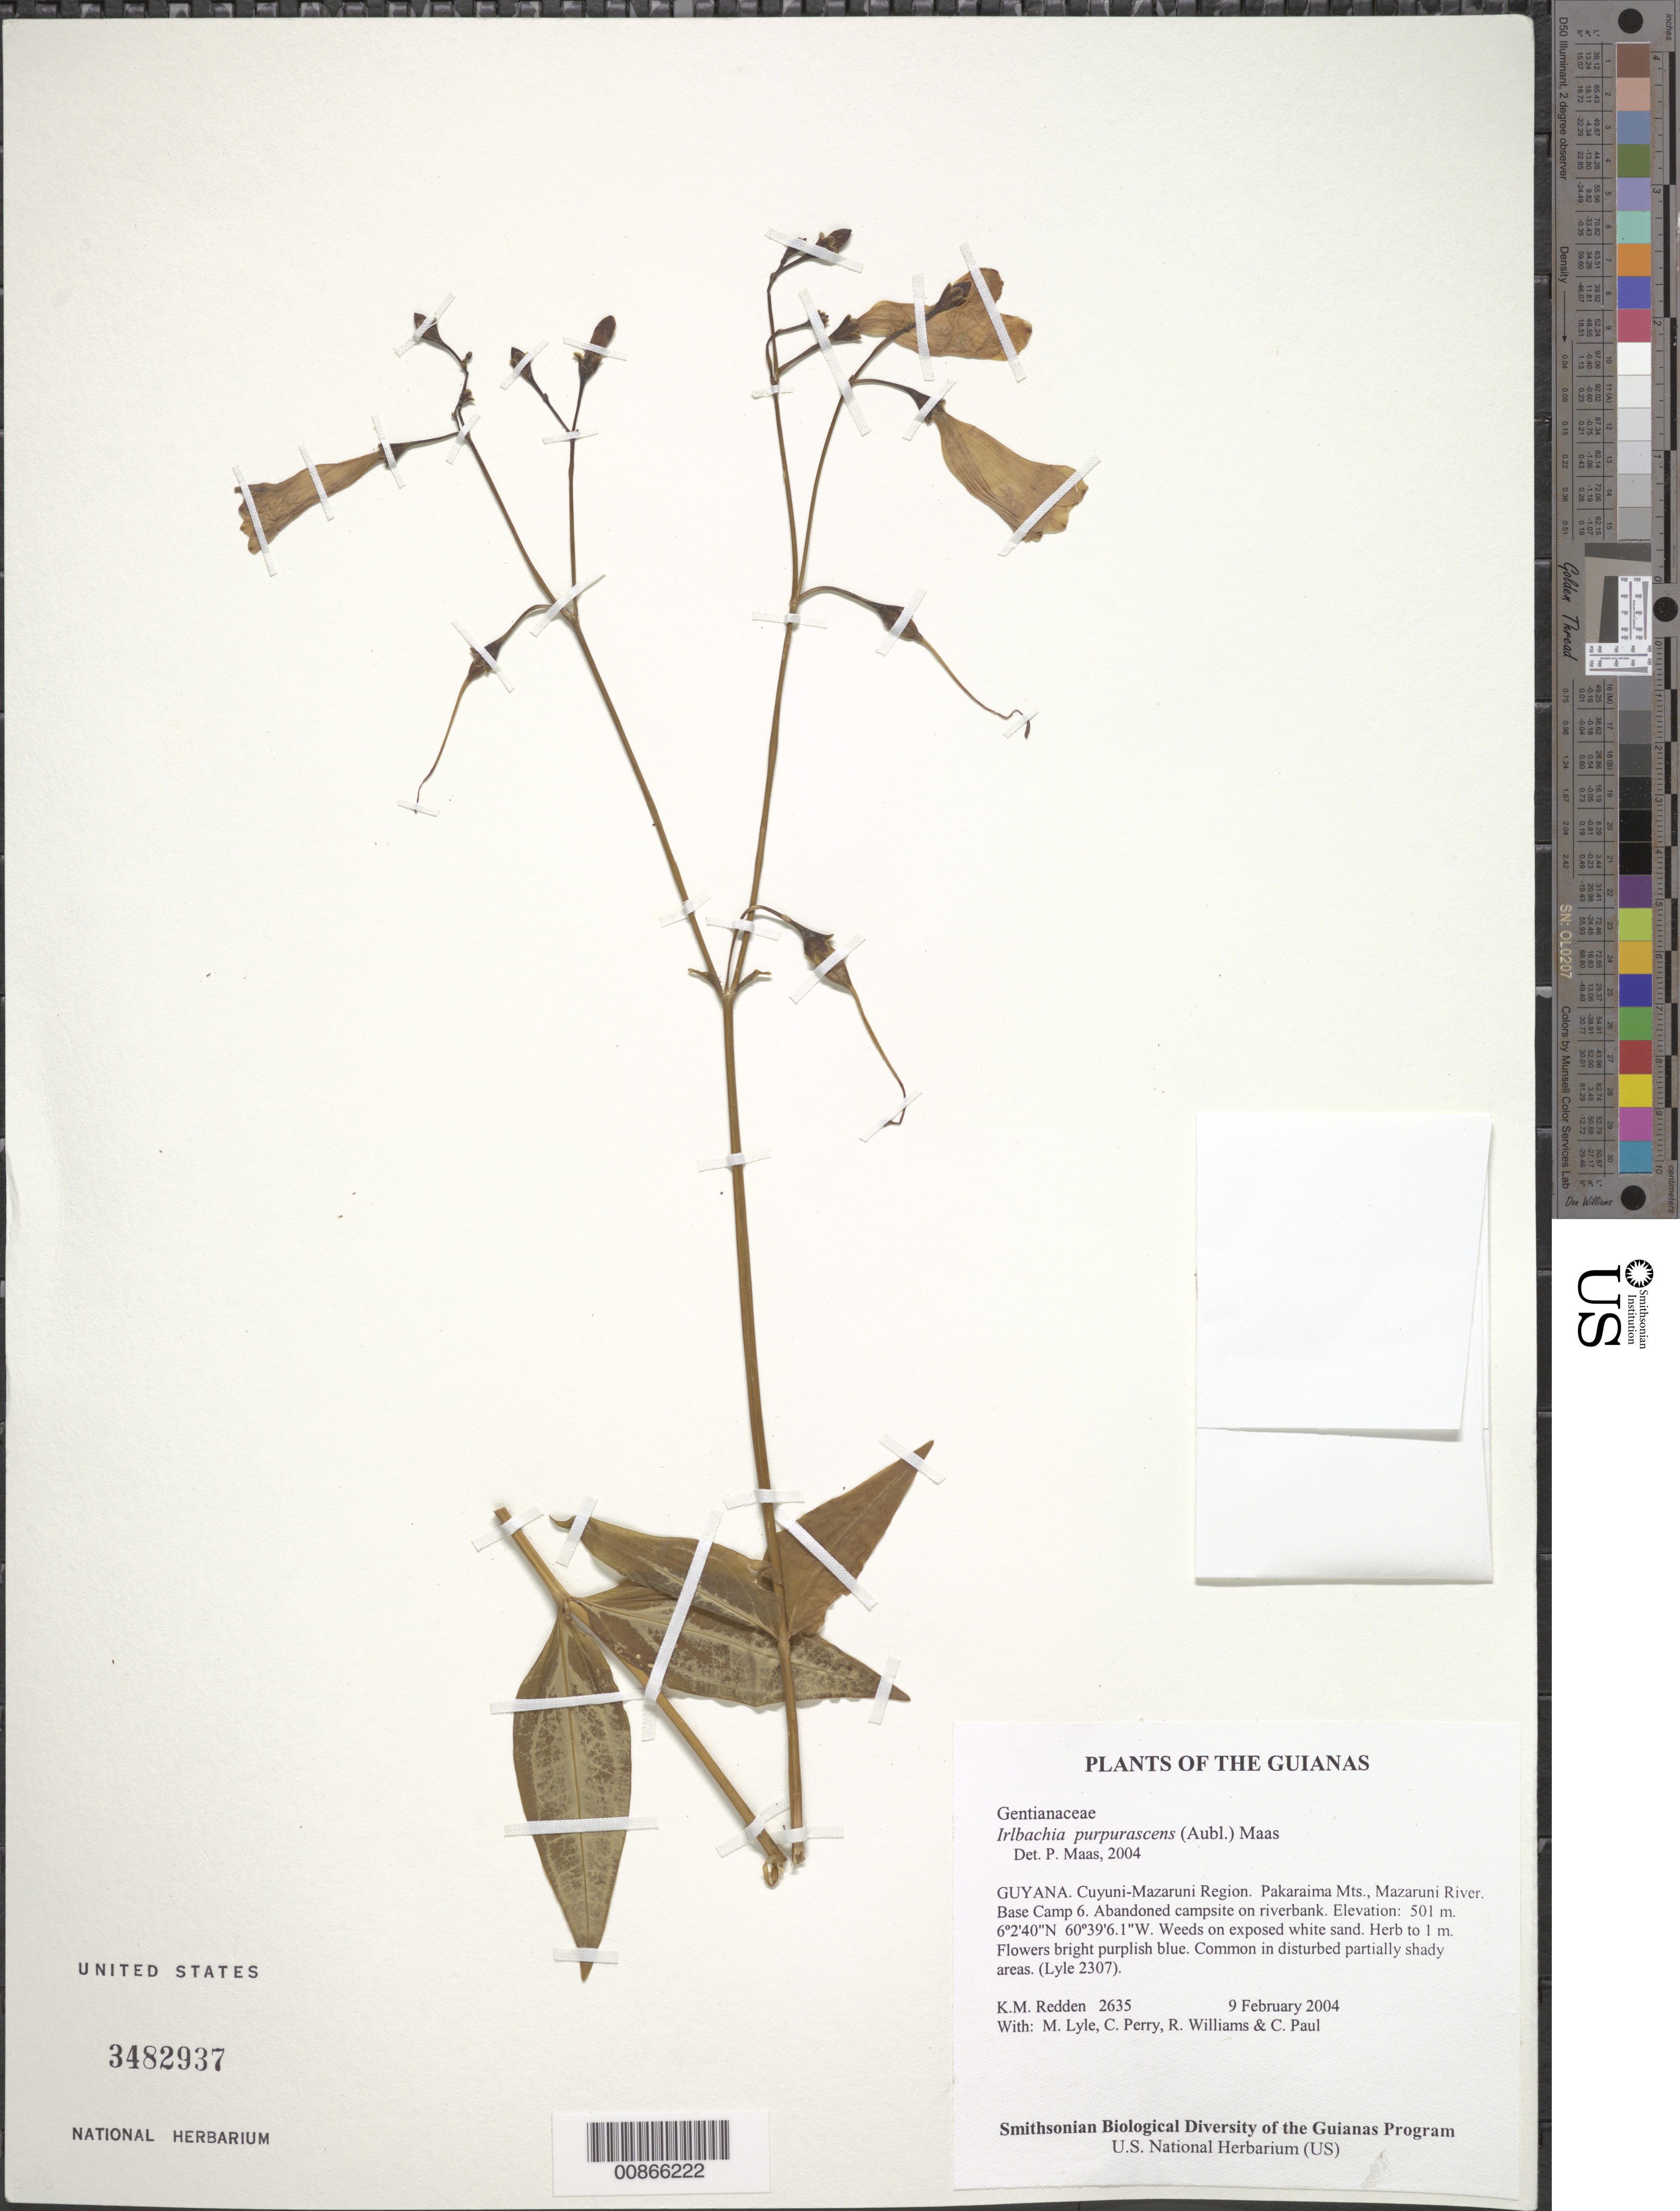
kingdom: Plantae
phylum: Tracheophyta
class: Magnoliopsida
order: Gentianales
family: Gentianaceae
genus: Irlbachia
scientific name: Irlbachia purpurascens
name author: (Aubl.) Maas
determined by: Maas, Paul J. M.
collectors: K. M. Redden, M. Lyle, C. Perry, R. Williams & C. Paul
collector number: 2635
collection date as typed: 9 February 2004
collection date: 2004-02-09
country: Guyana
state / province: Cuyuni-Mazaruni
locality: Pakaraima Mts., Mazaruni River. Base Camp 6. Abandoned campsite on riverbank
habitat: Weeds on exposed white sand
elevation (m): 501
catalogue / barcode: US 3482937